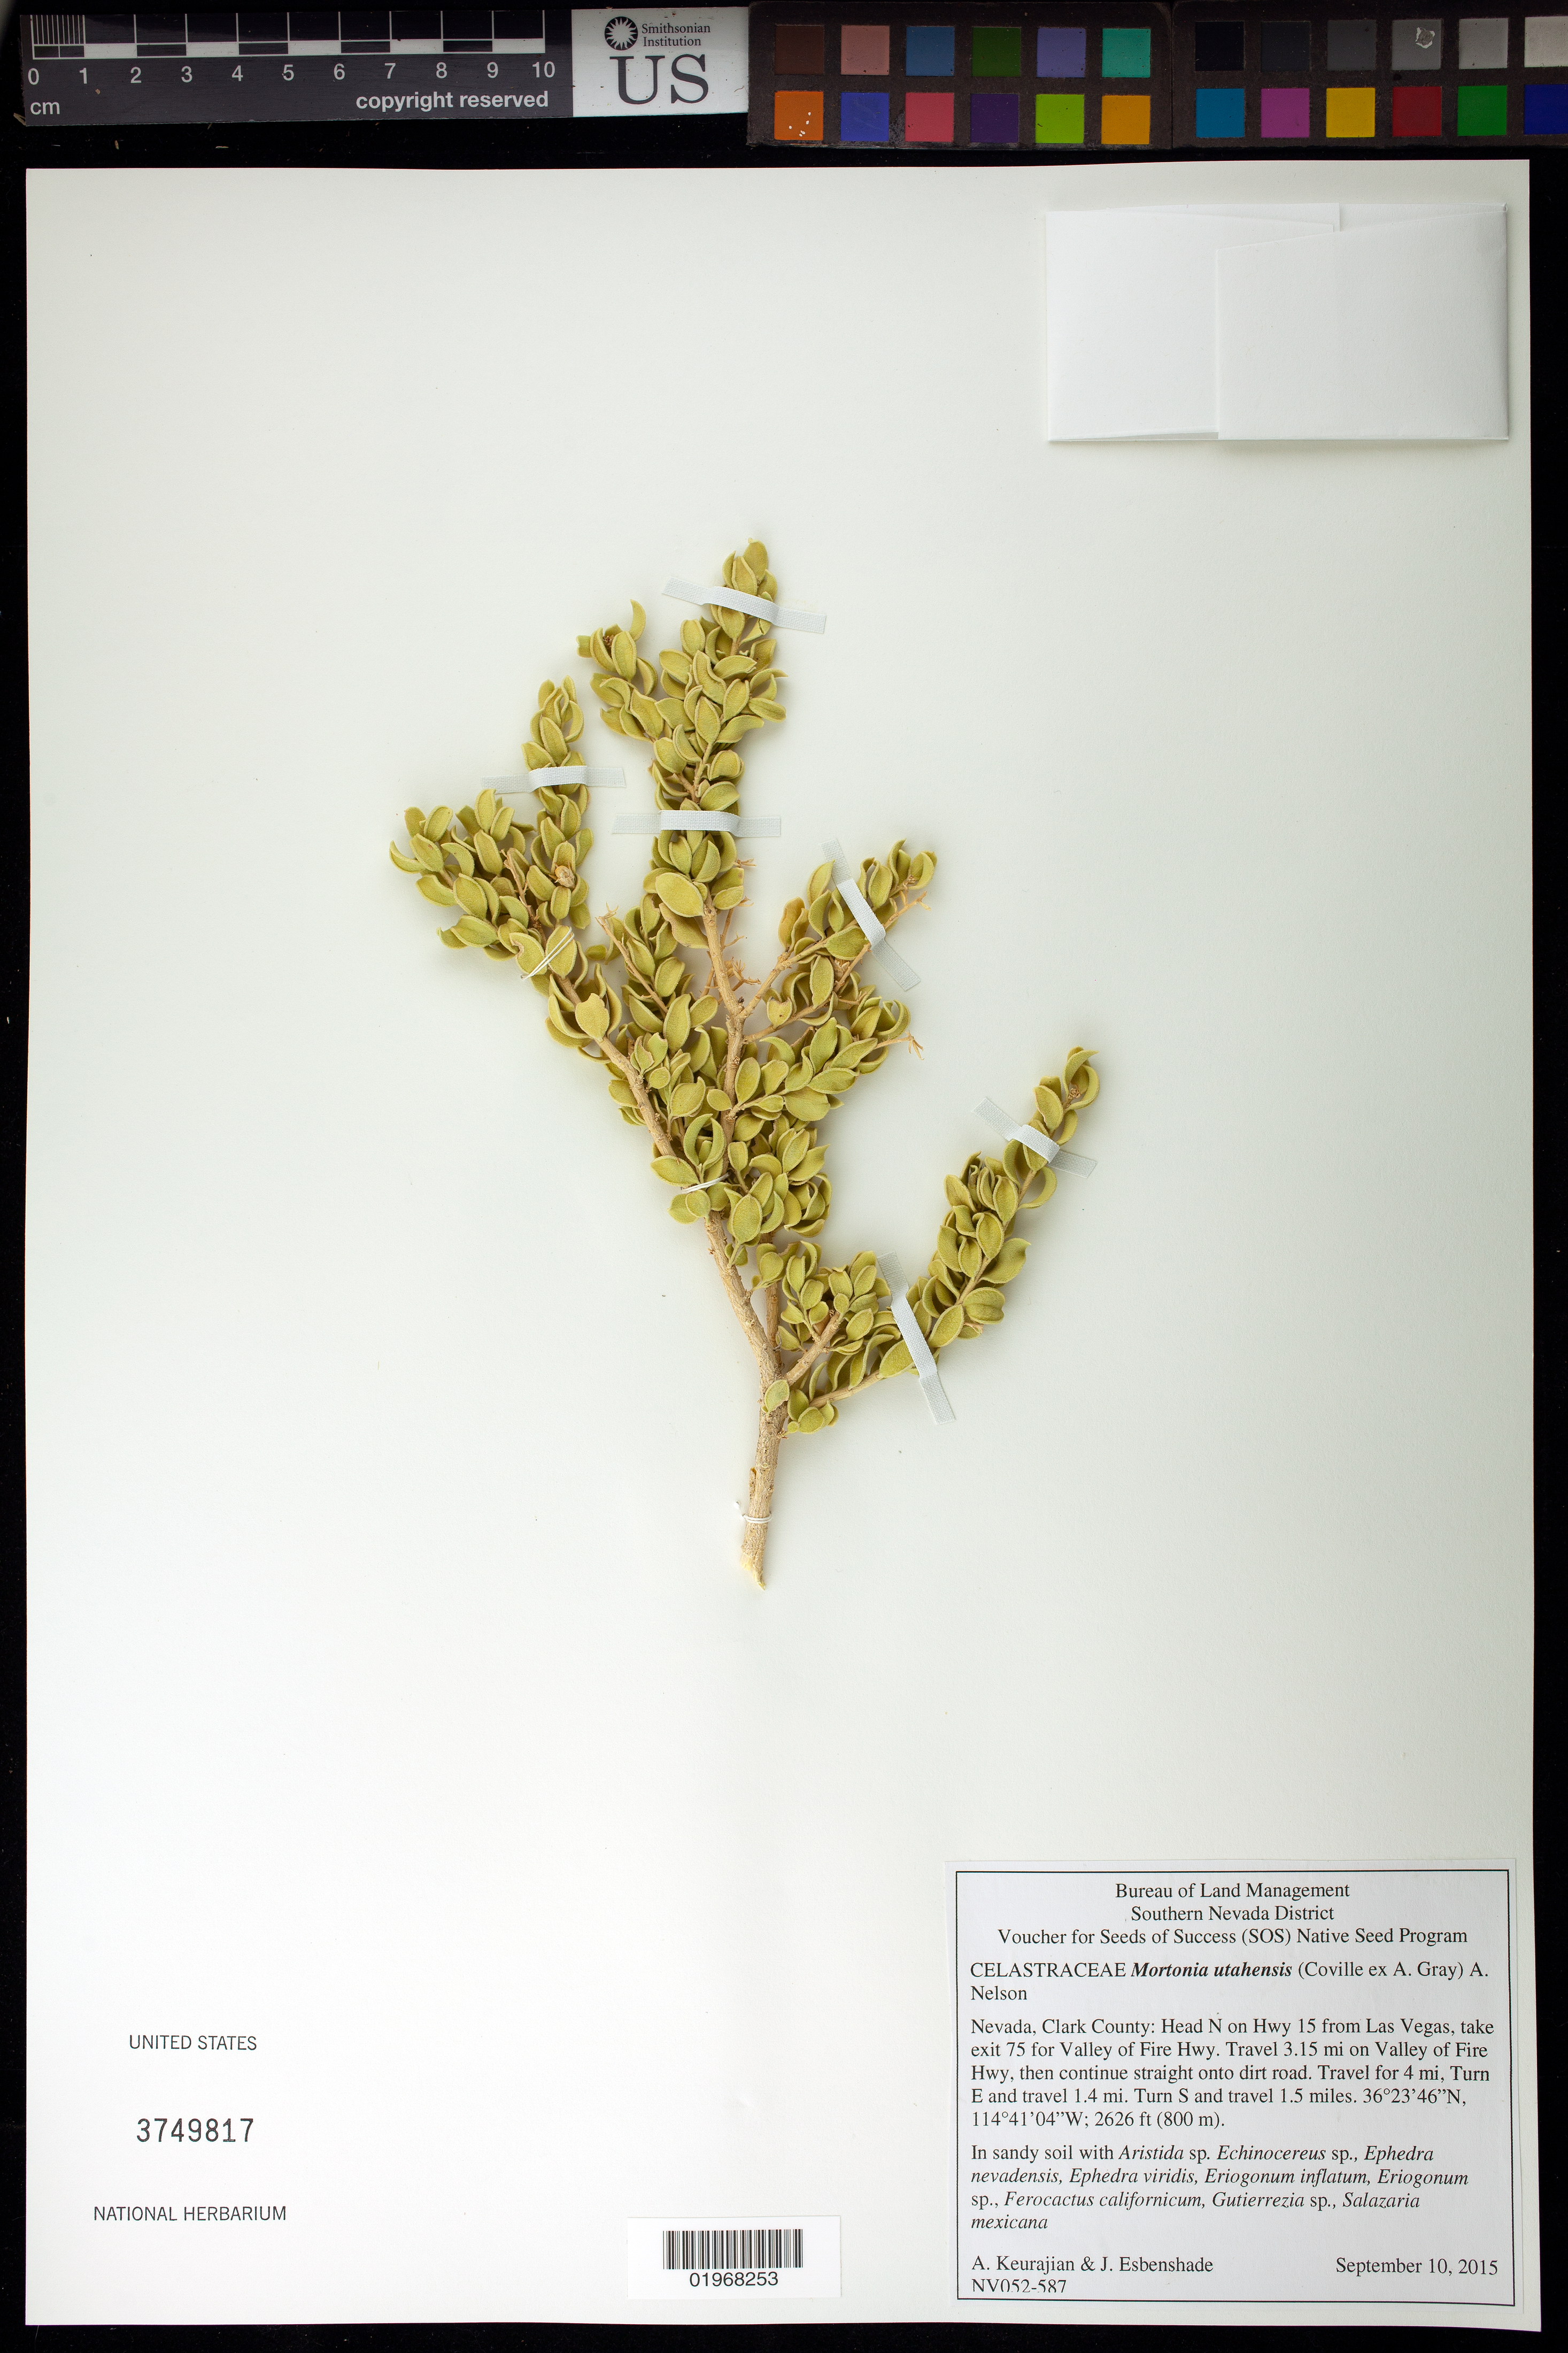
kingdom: Plantae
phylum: Tracheophyta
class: Magnoliopsida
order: Celastrales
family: Celastraceae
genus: Mortonia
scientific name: Mortonia utahensis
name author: (Coville ex Trel.) A. Nelson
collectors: A. Keurajian & J. Esbenshade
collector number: NV052-587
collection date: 2015-09-10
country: United States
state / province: Nevada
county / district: Clark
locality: Muddy Mountains SRMA. Valley of Fire Hwy.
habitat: In sandy soil with Aristida sp., Ephedera nevadensis, Salazaria mexicana, Gutierrezia sp., ect.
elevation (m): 800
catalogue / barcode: US 3749817